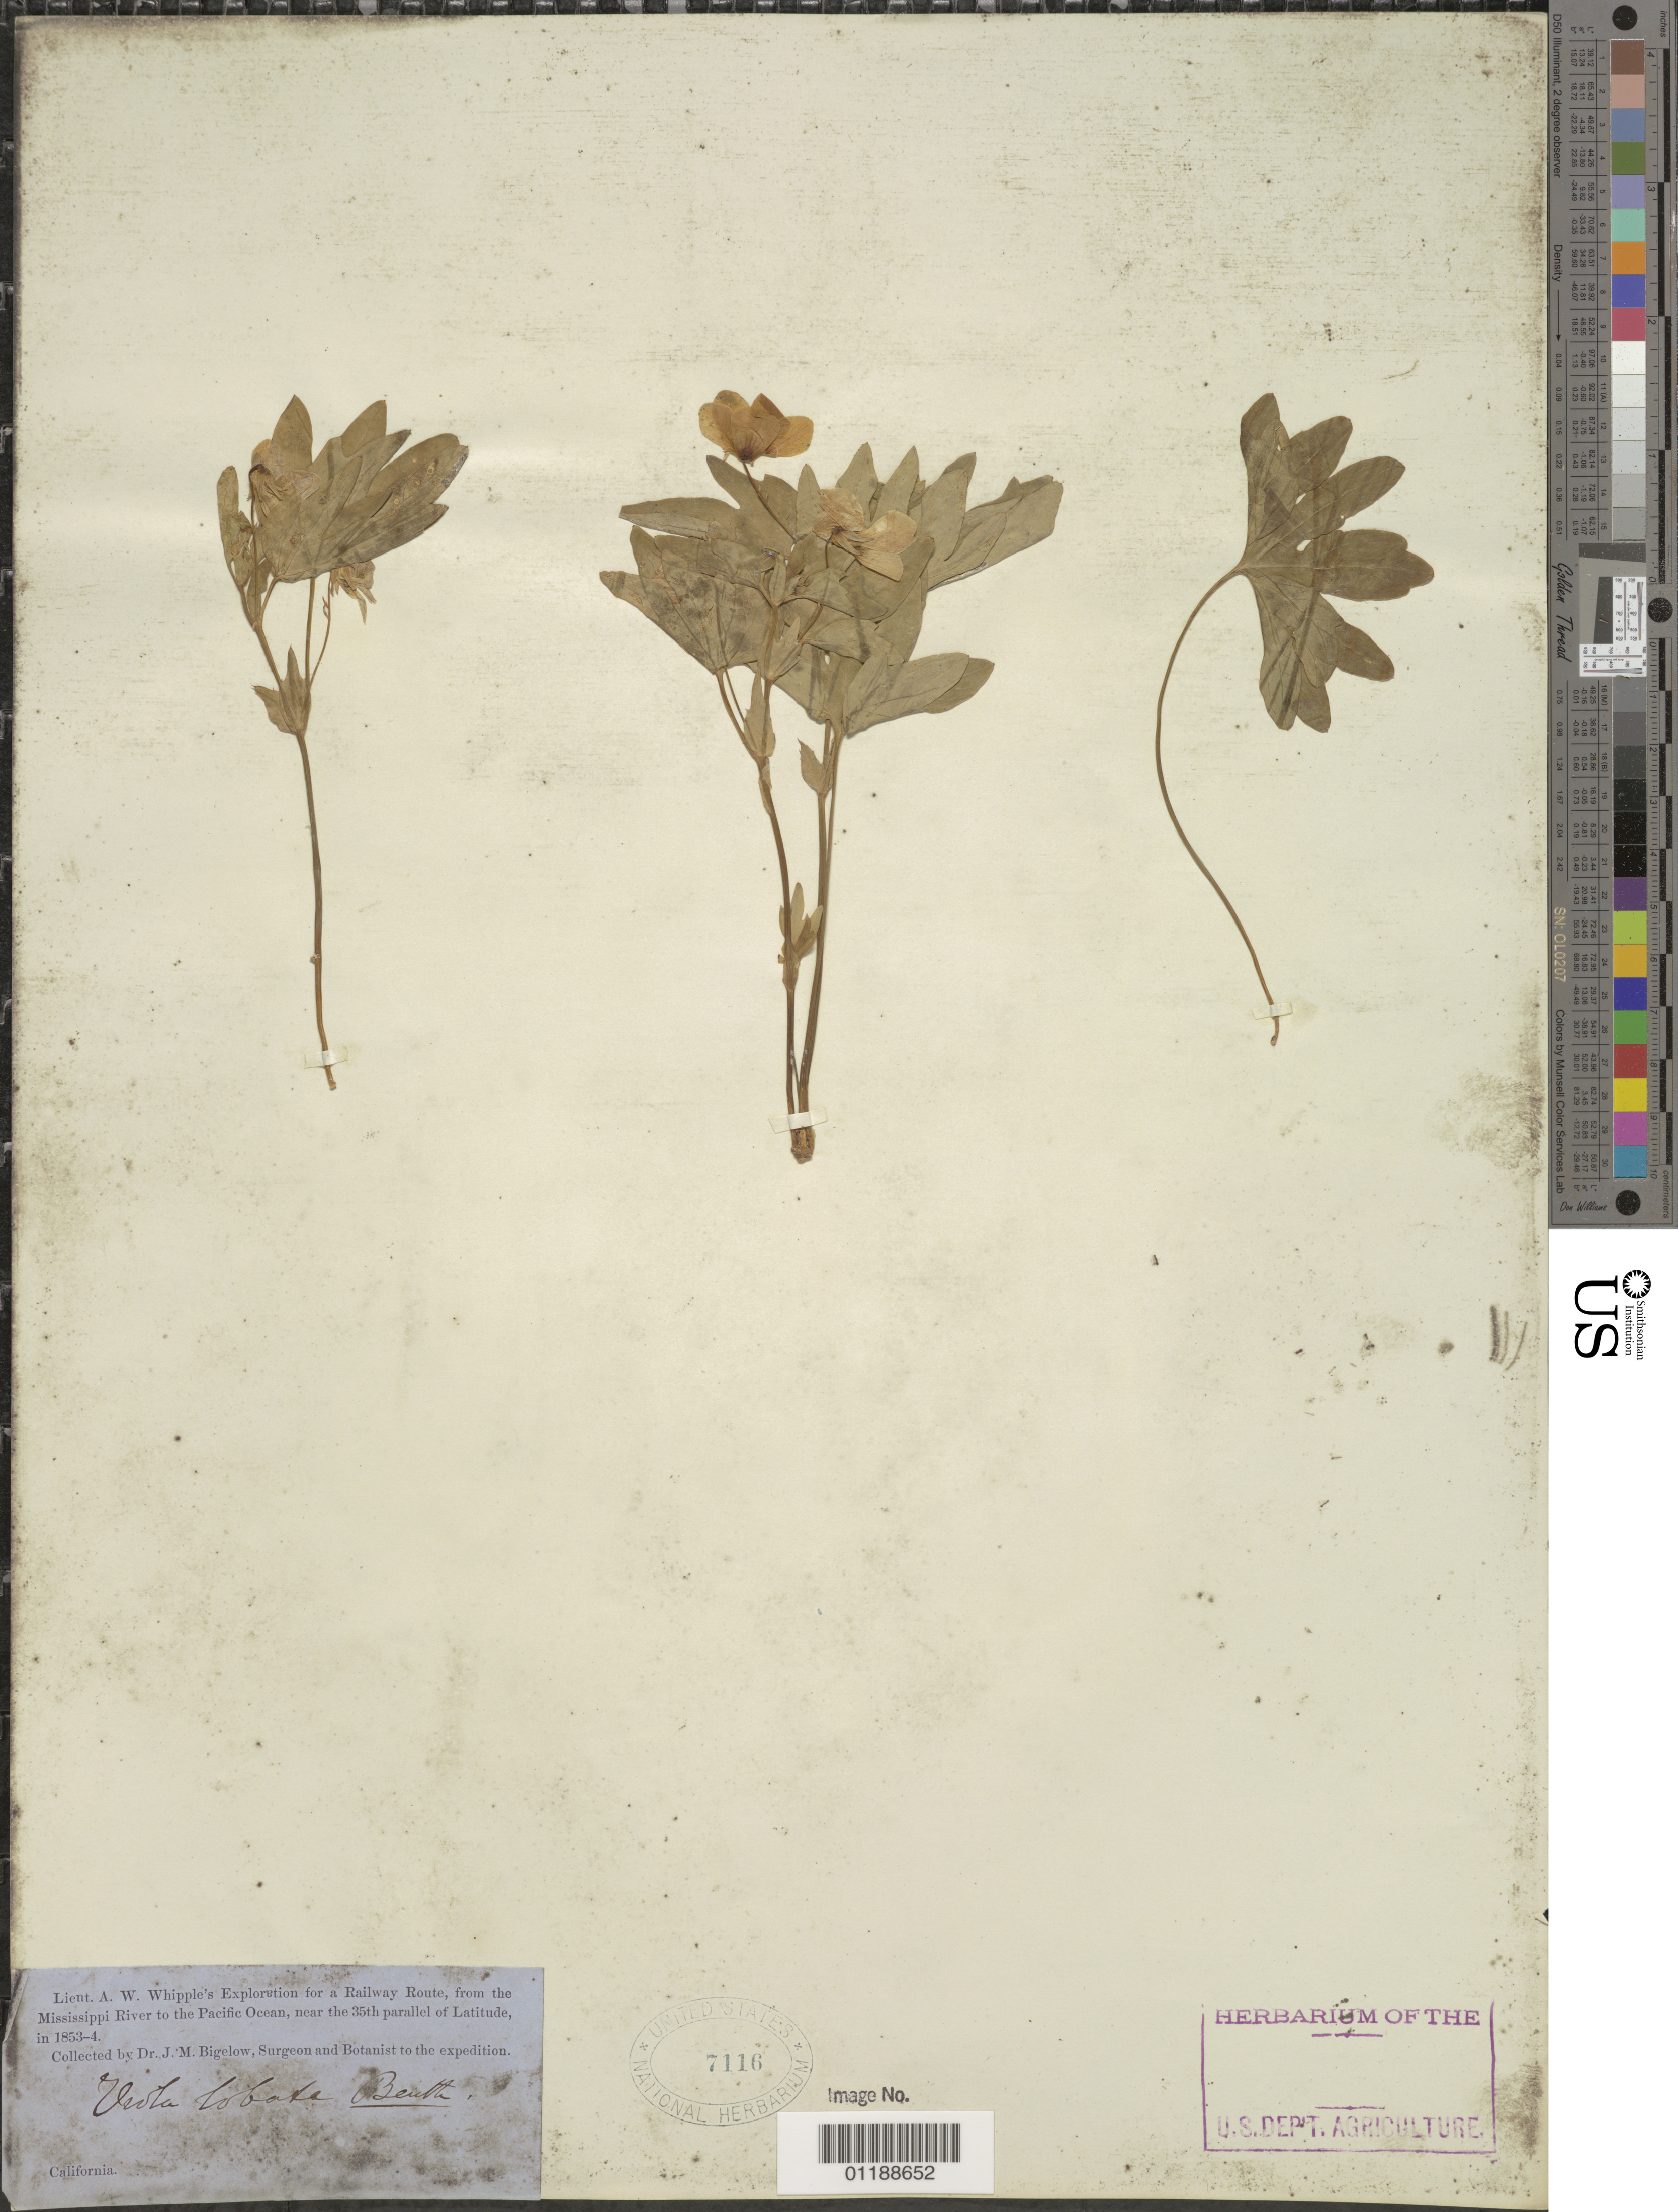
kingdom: Plantae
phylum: Tracheophyta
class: Magnoliopsida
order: Malpighiales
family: Violaceae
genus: Viola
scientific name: Viola lobata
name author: Benth.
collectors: J. M. Bigelow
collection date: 1853/1854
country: United States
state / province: California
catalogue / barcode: US 7116